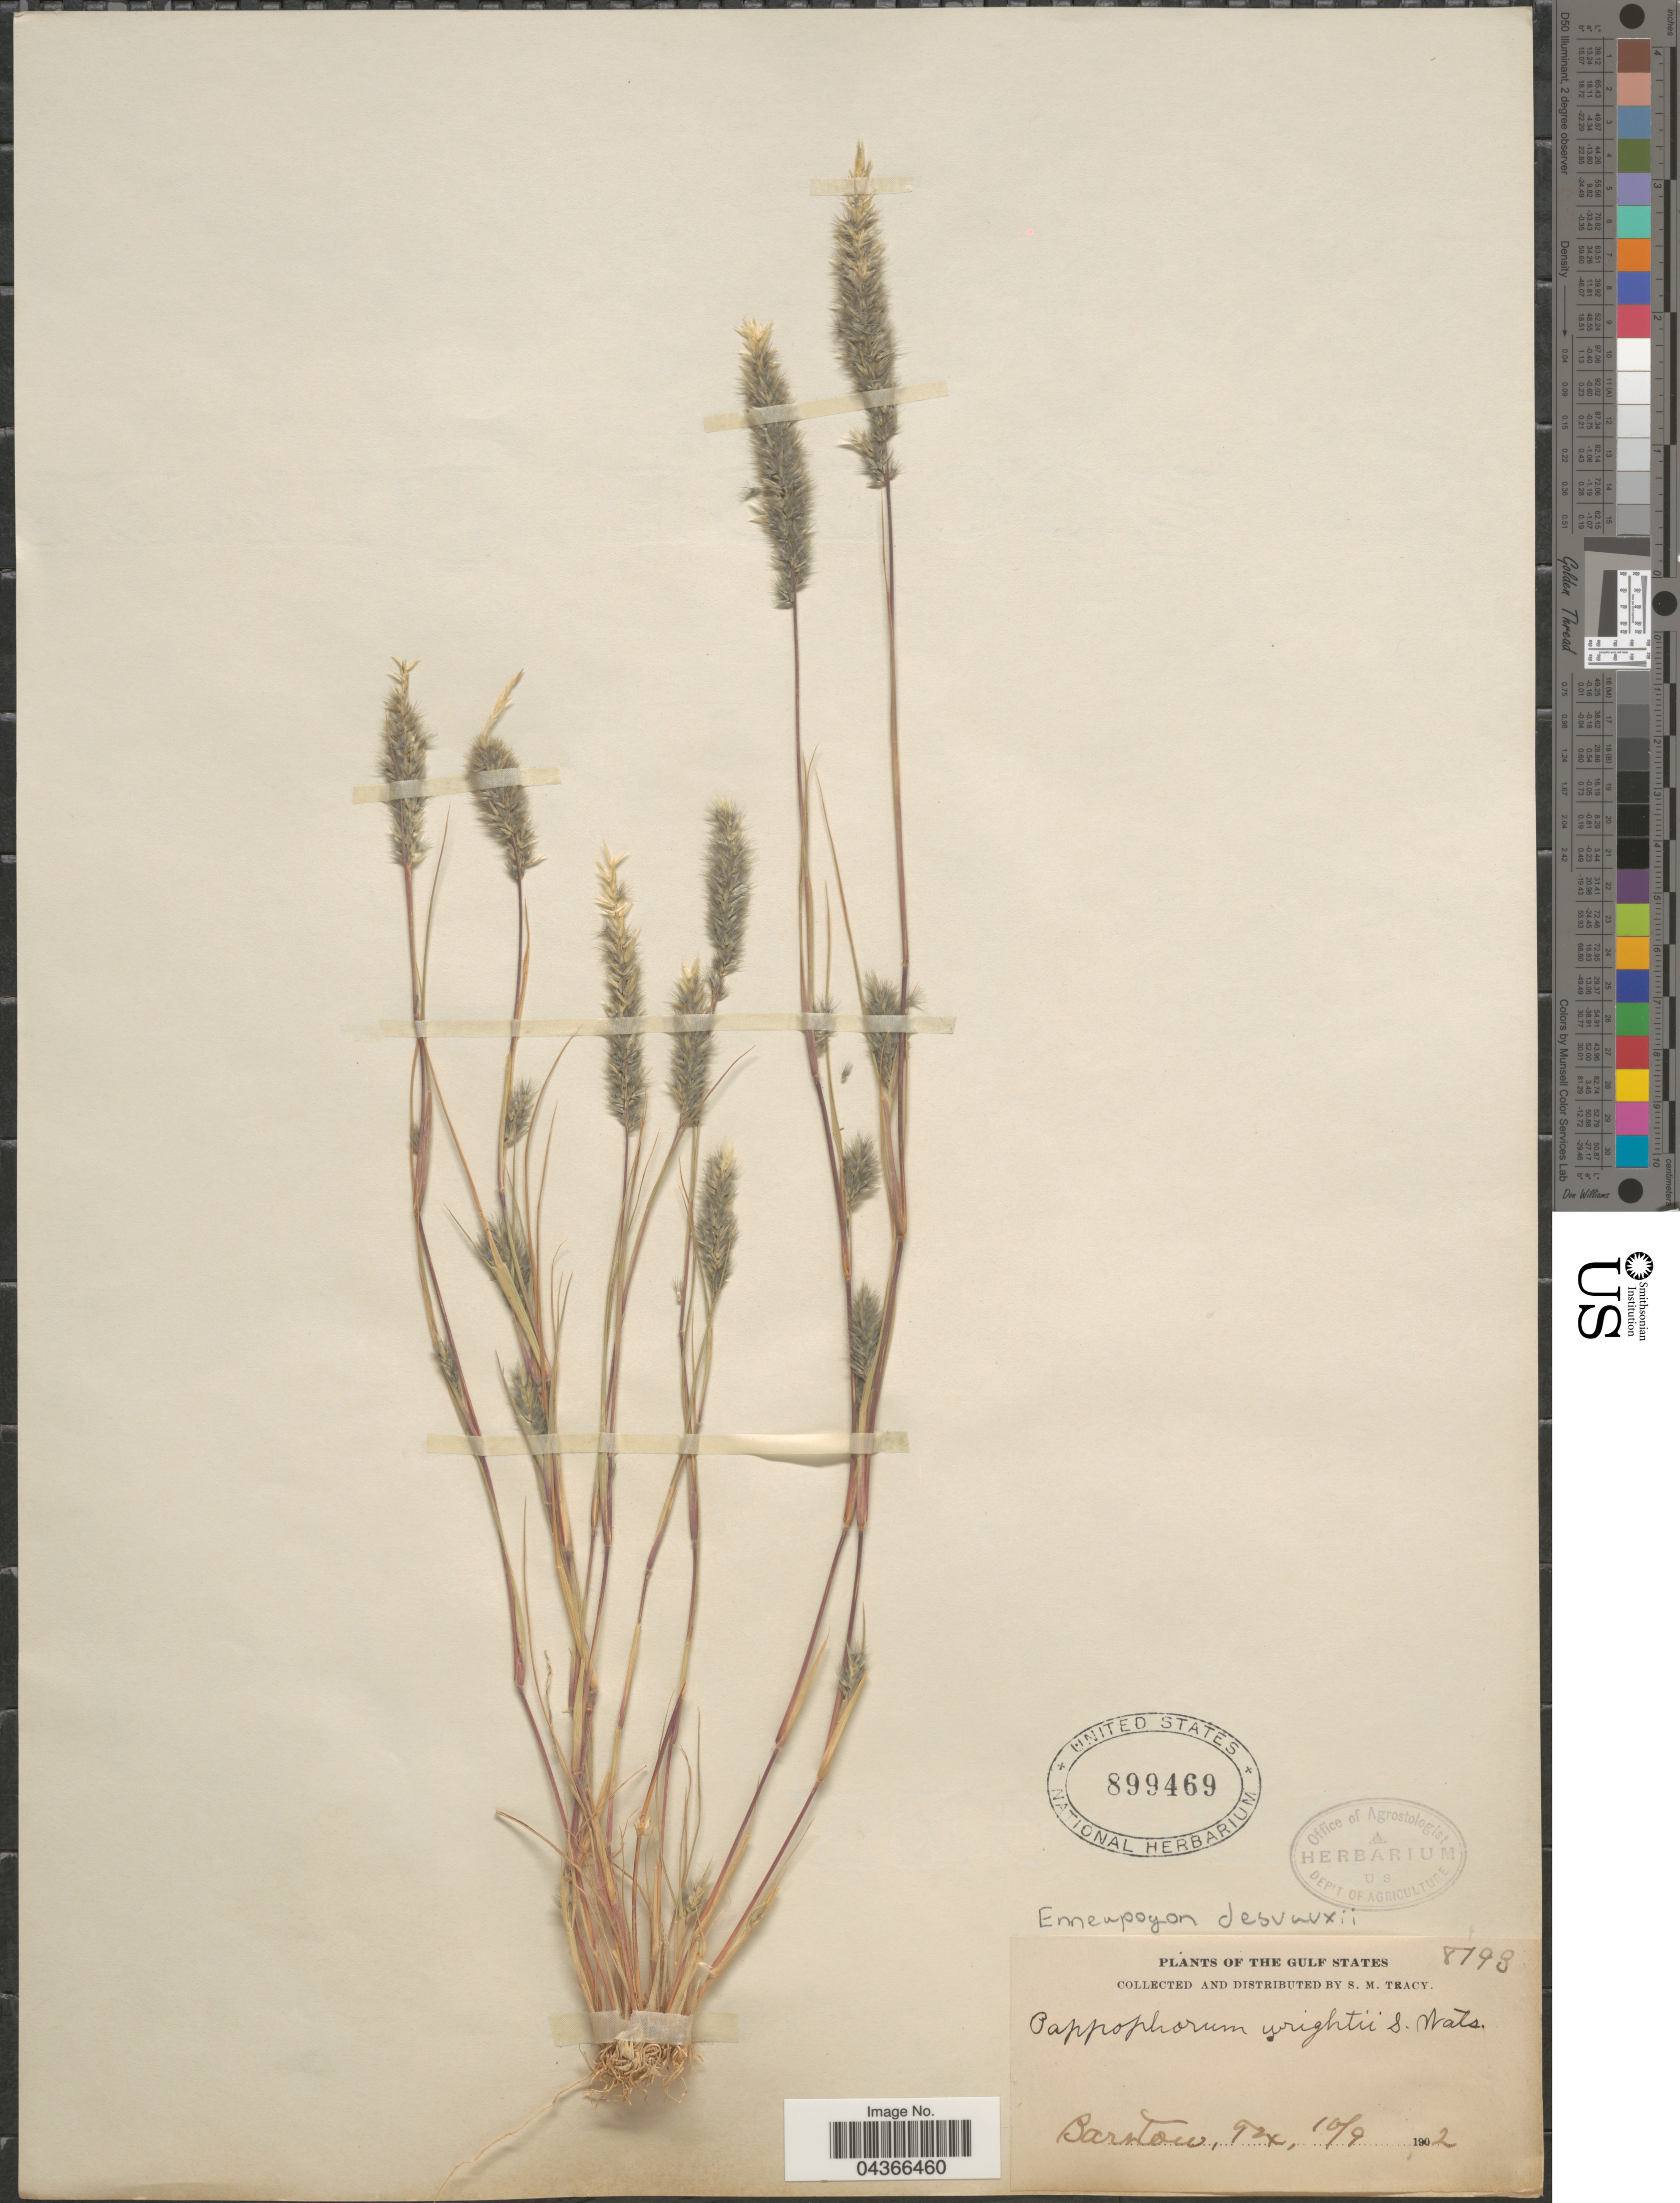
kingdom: Plantae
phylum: Tracheophyta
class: Liliopsida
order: Poales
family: Poaceae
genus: Enneapogon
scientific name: Enneapogon desvauxii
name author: P. Beauv.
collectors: S. M. Tracy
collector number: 8793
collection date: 1902-10-09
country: United States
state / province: Texas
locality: Gulf States. Barstow.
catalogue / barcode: US 899469